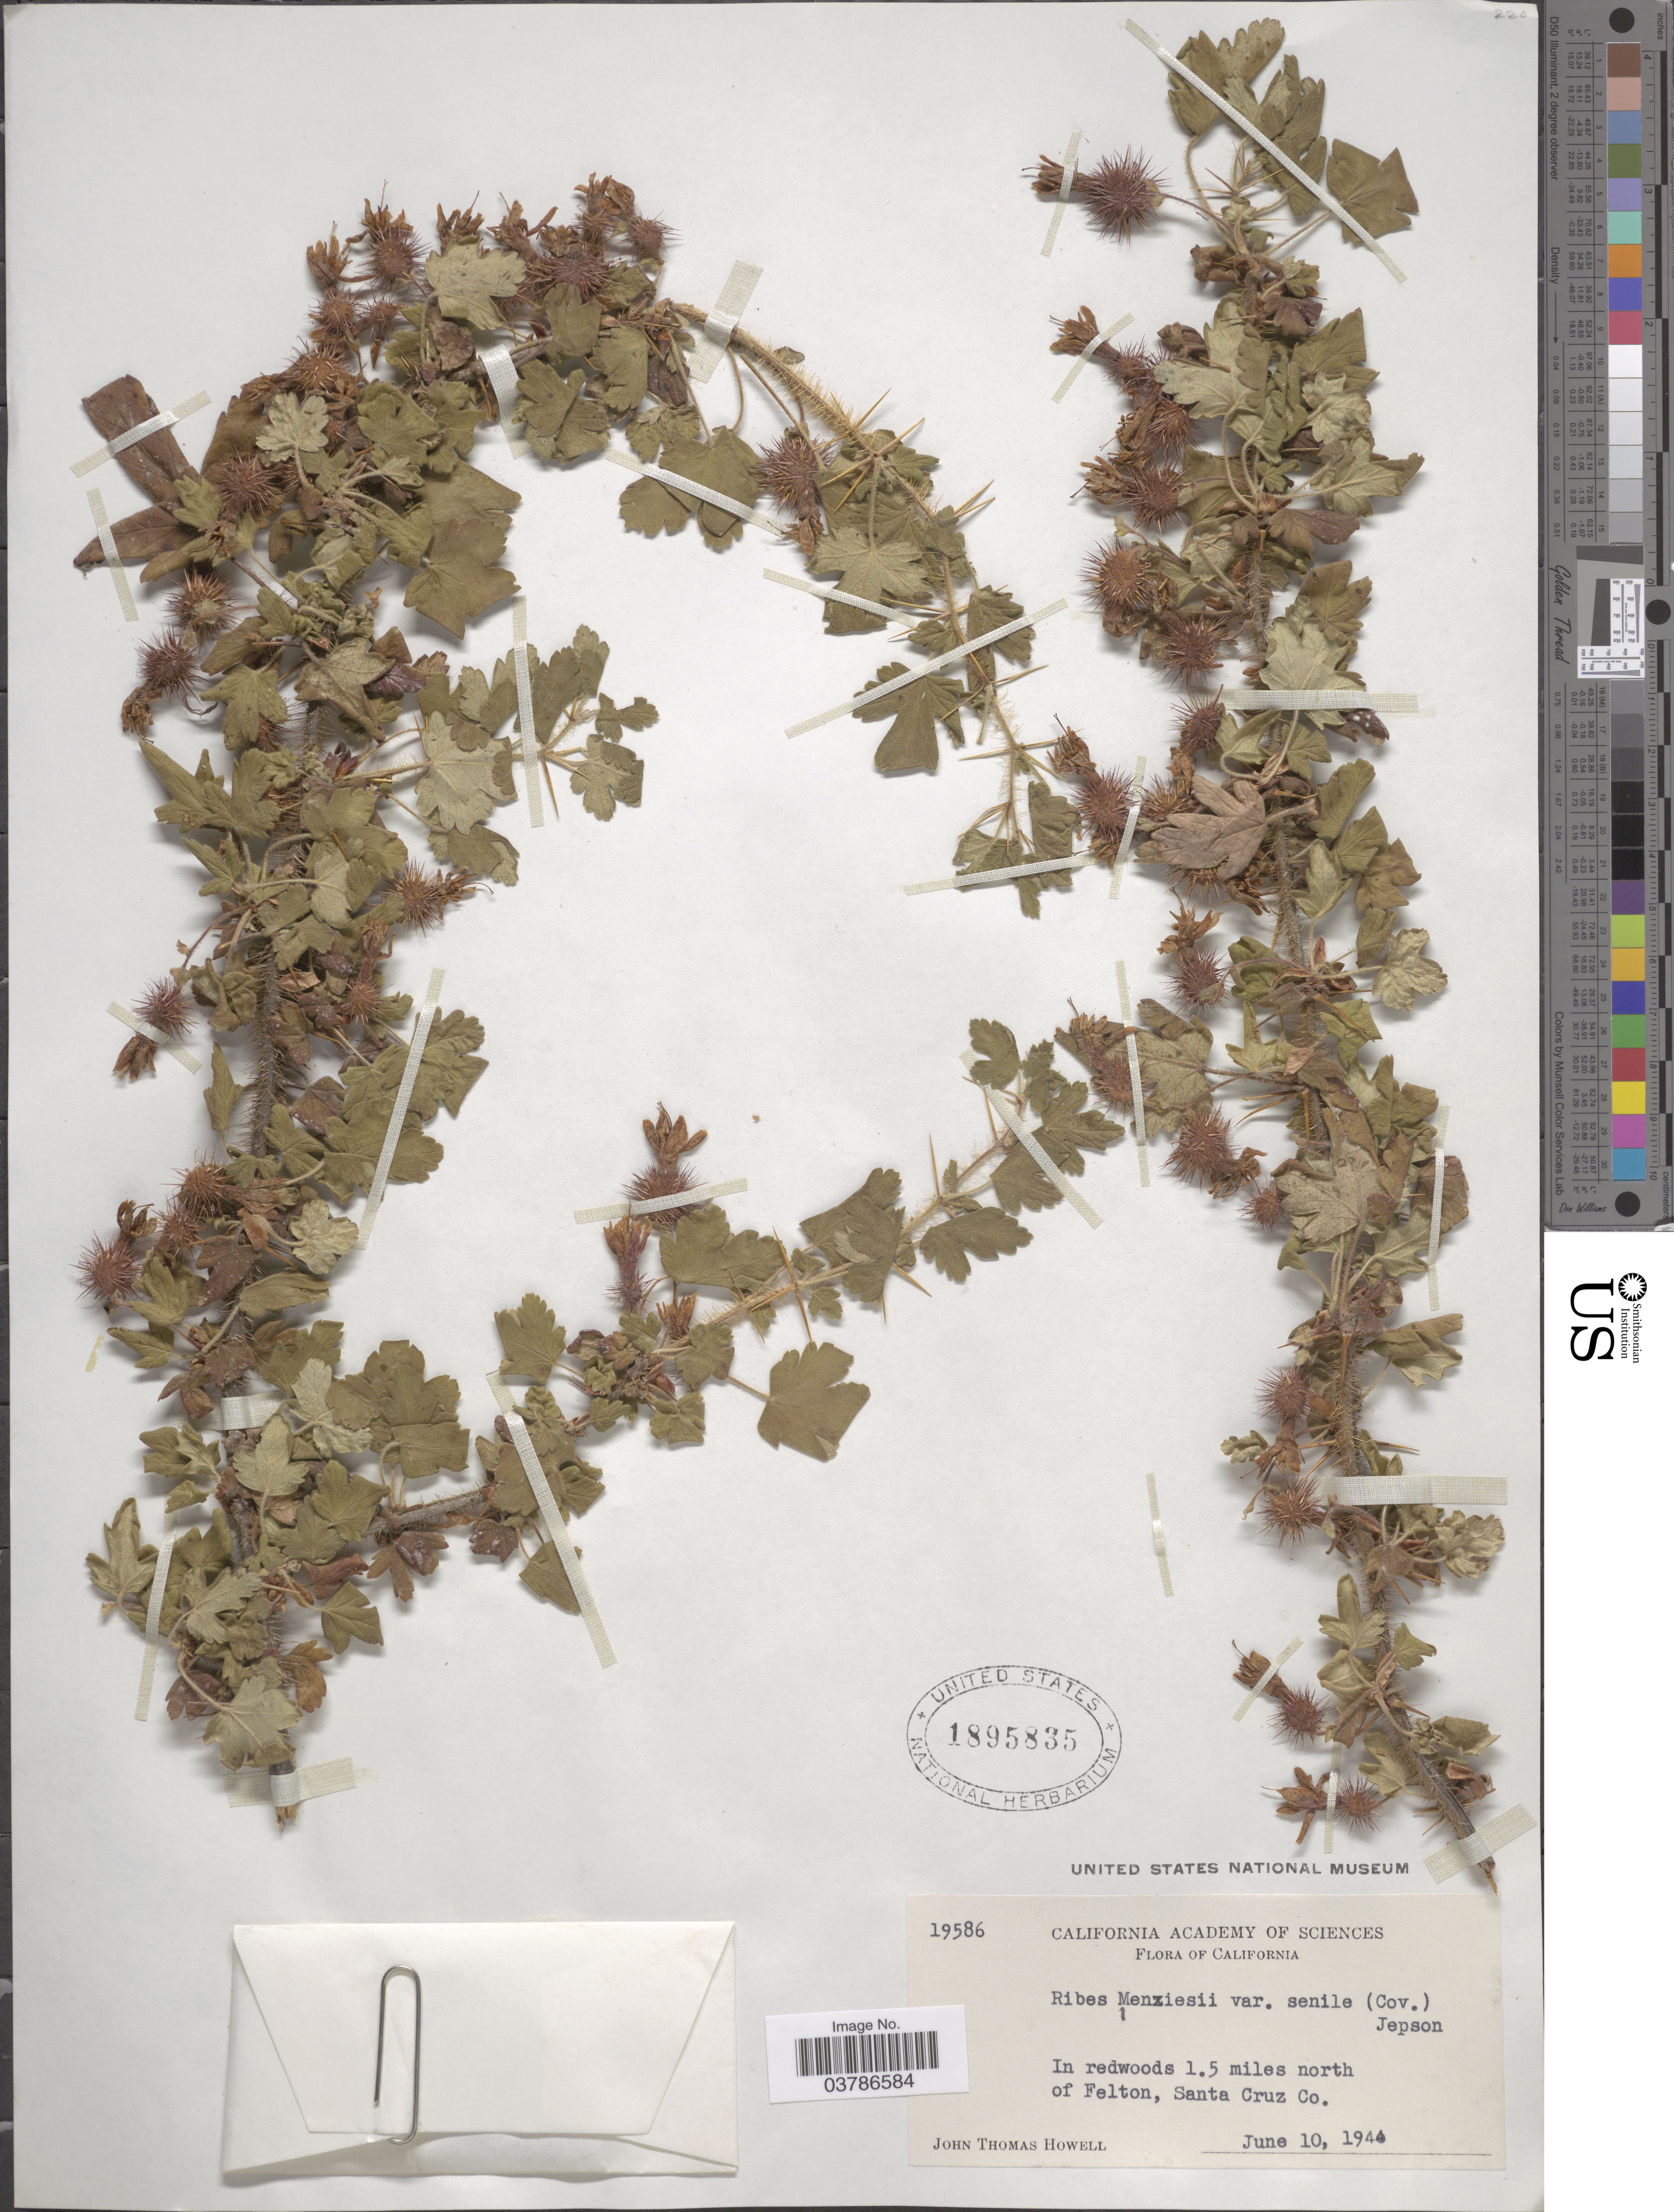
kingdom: Plantae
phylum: Tracheophyta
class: Magnoliopsida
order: Saxifragales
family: Grossulariaceae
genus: Ribes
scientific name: Ribes menziesii var. senile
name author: (Coville) Jeps.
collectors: J. T. Howell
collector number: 19586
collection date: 1944-06-10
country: United States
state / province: California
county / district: Santa Cruz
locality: In redwoods 1.5 miles north of Felton, Santa Cruz Co.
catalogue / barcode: US 1895835